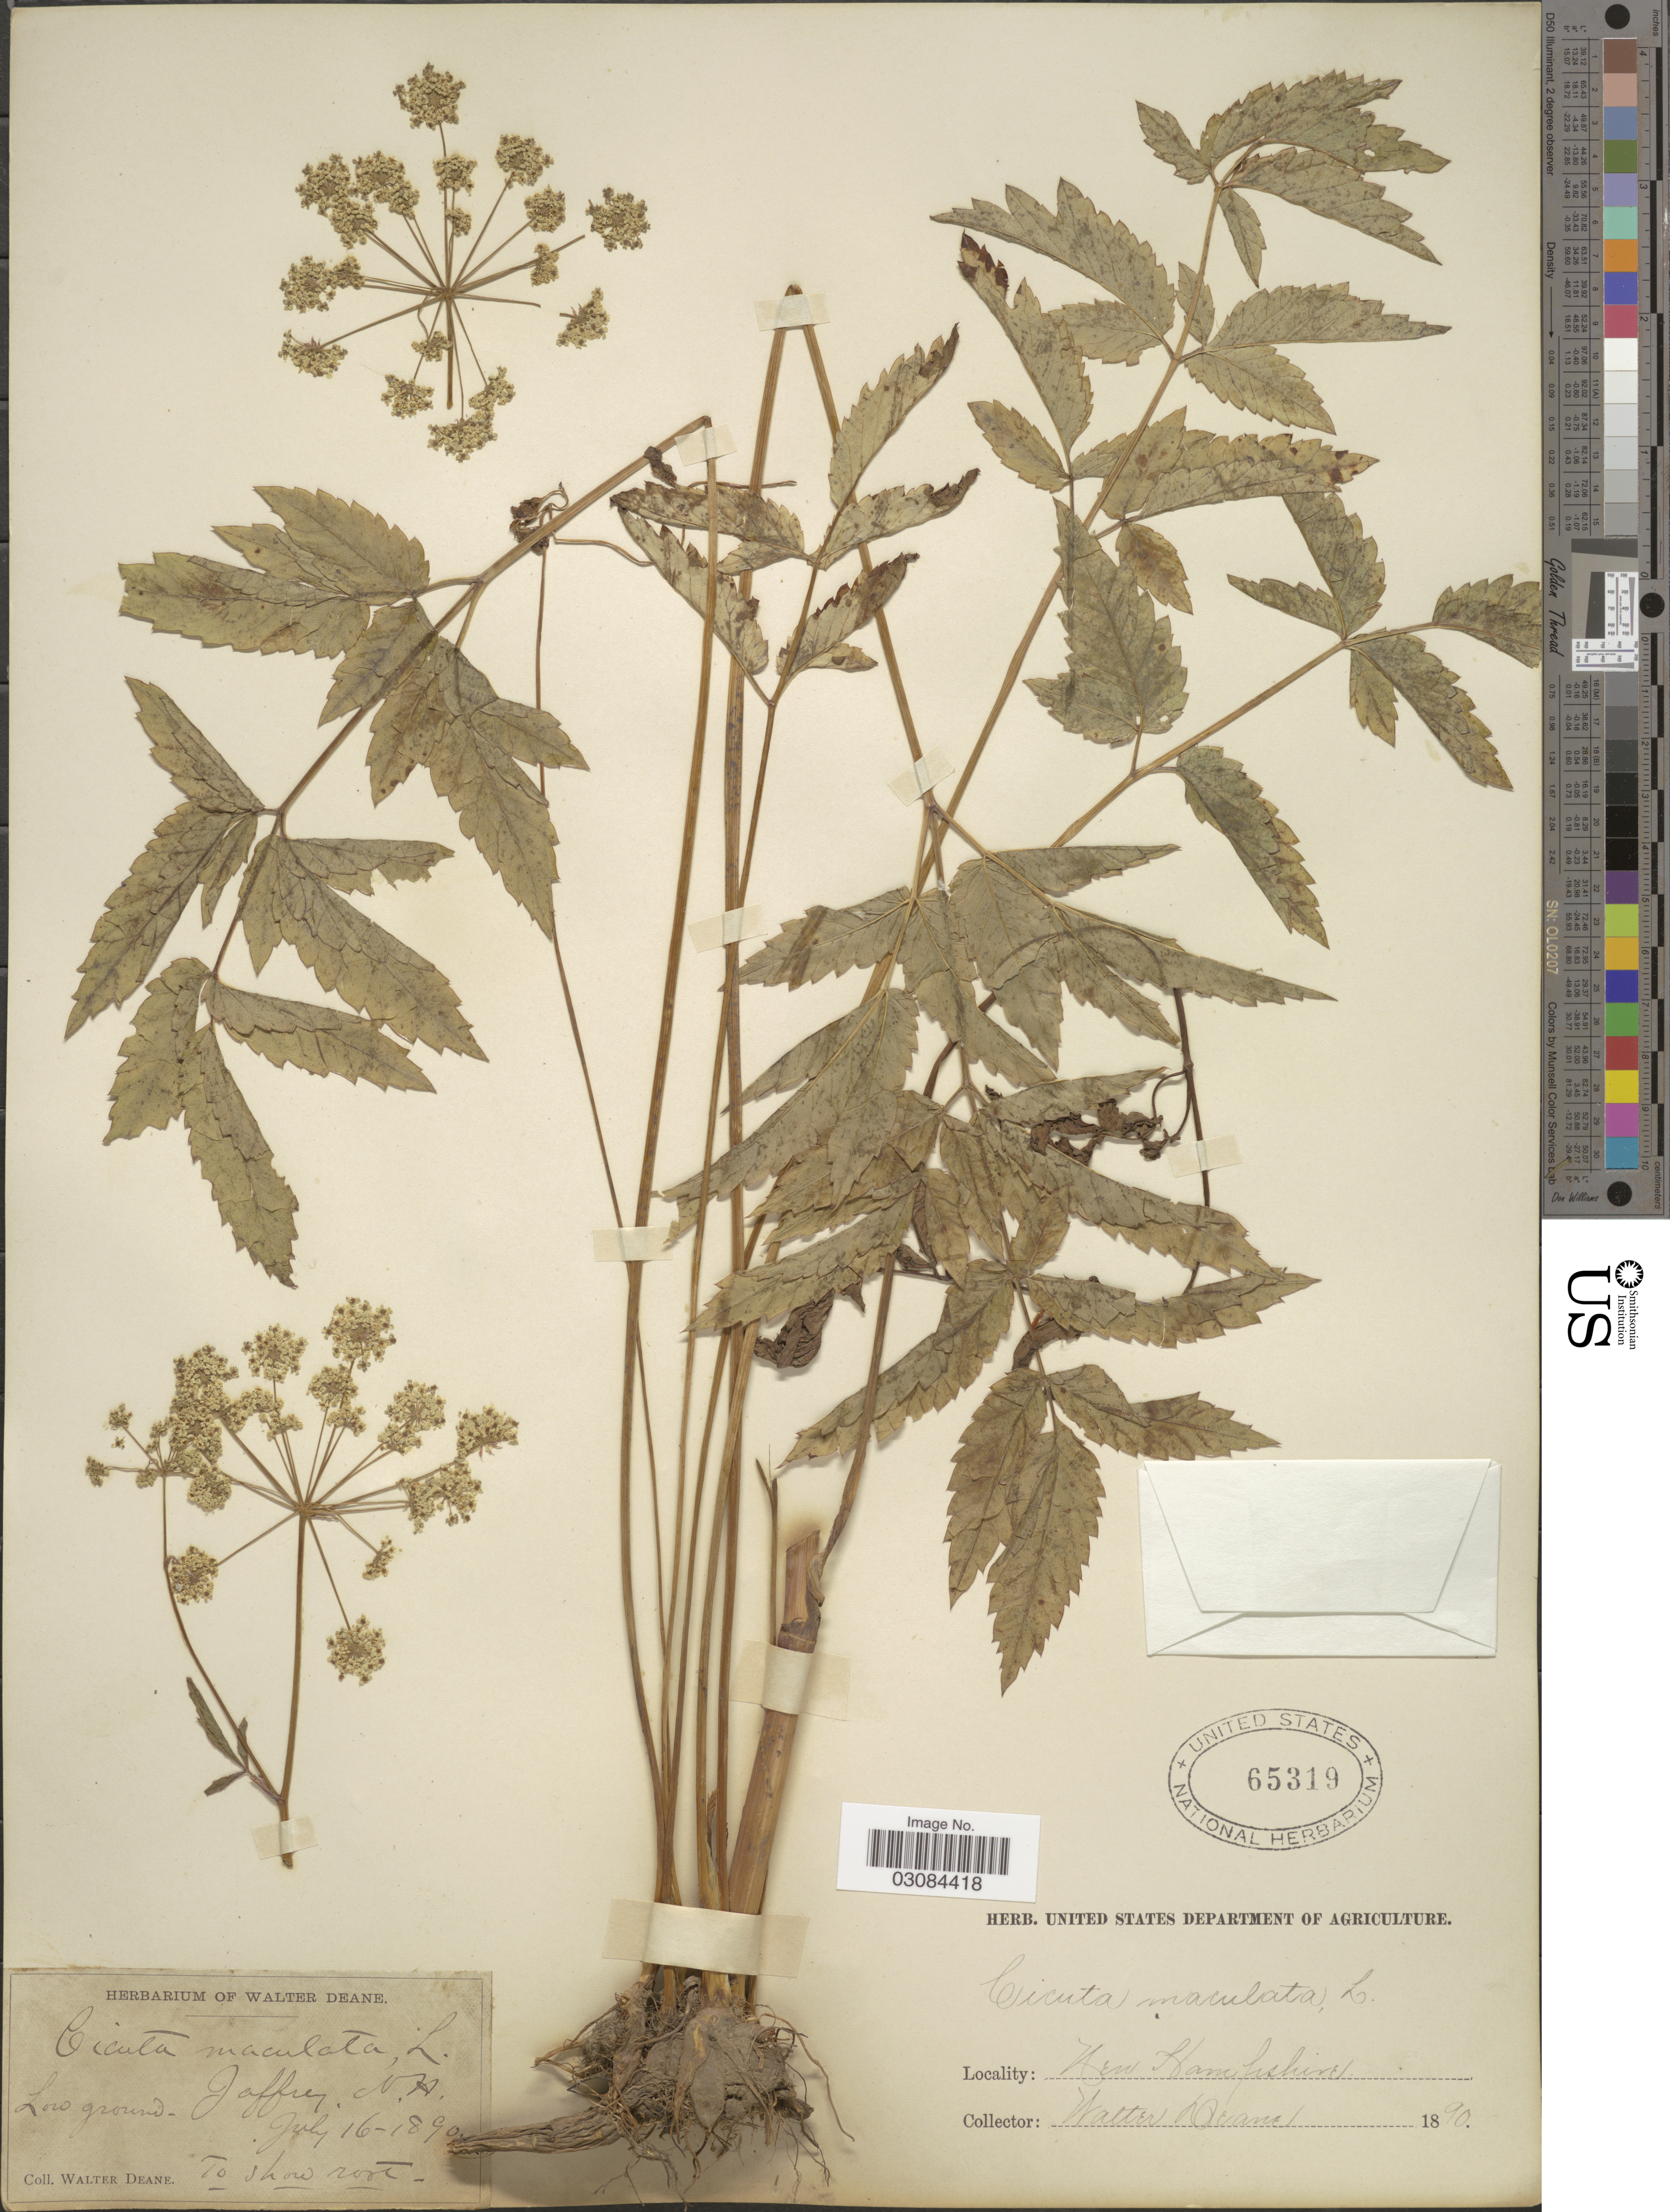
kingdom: Plantae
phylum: Tracheophyta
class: Magnoliopsida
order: Apiales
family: Apiaceae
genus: Cicuta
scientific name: Cicuta maculata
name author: L.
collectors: W. Deane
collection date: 1890-07-16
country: United States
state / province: New Hampshire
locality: Jaffrey, N. H.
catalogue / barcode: US 65319